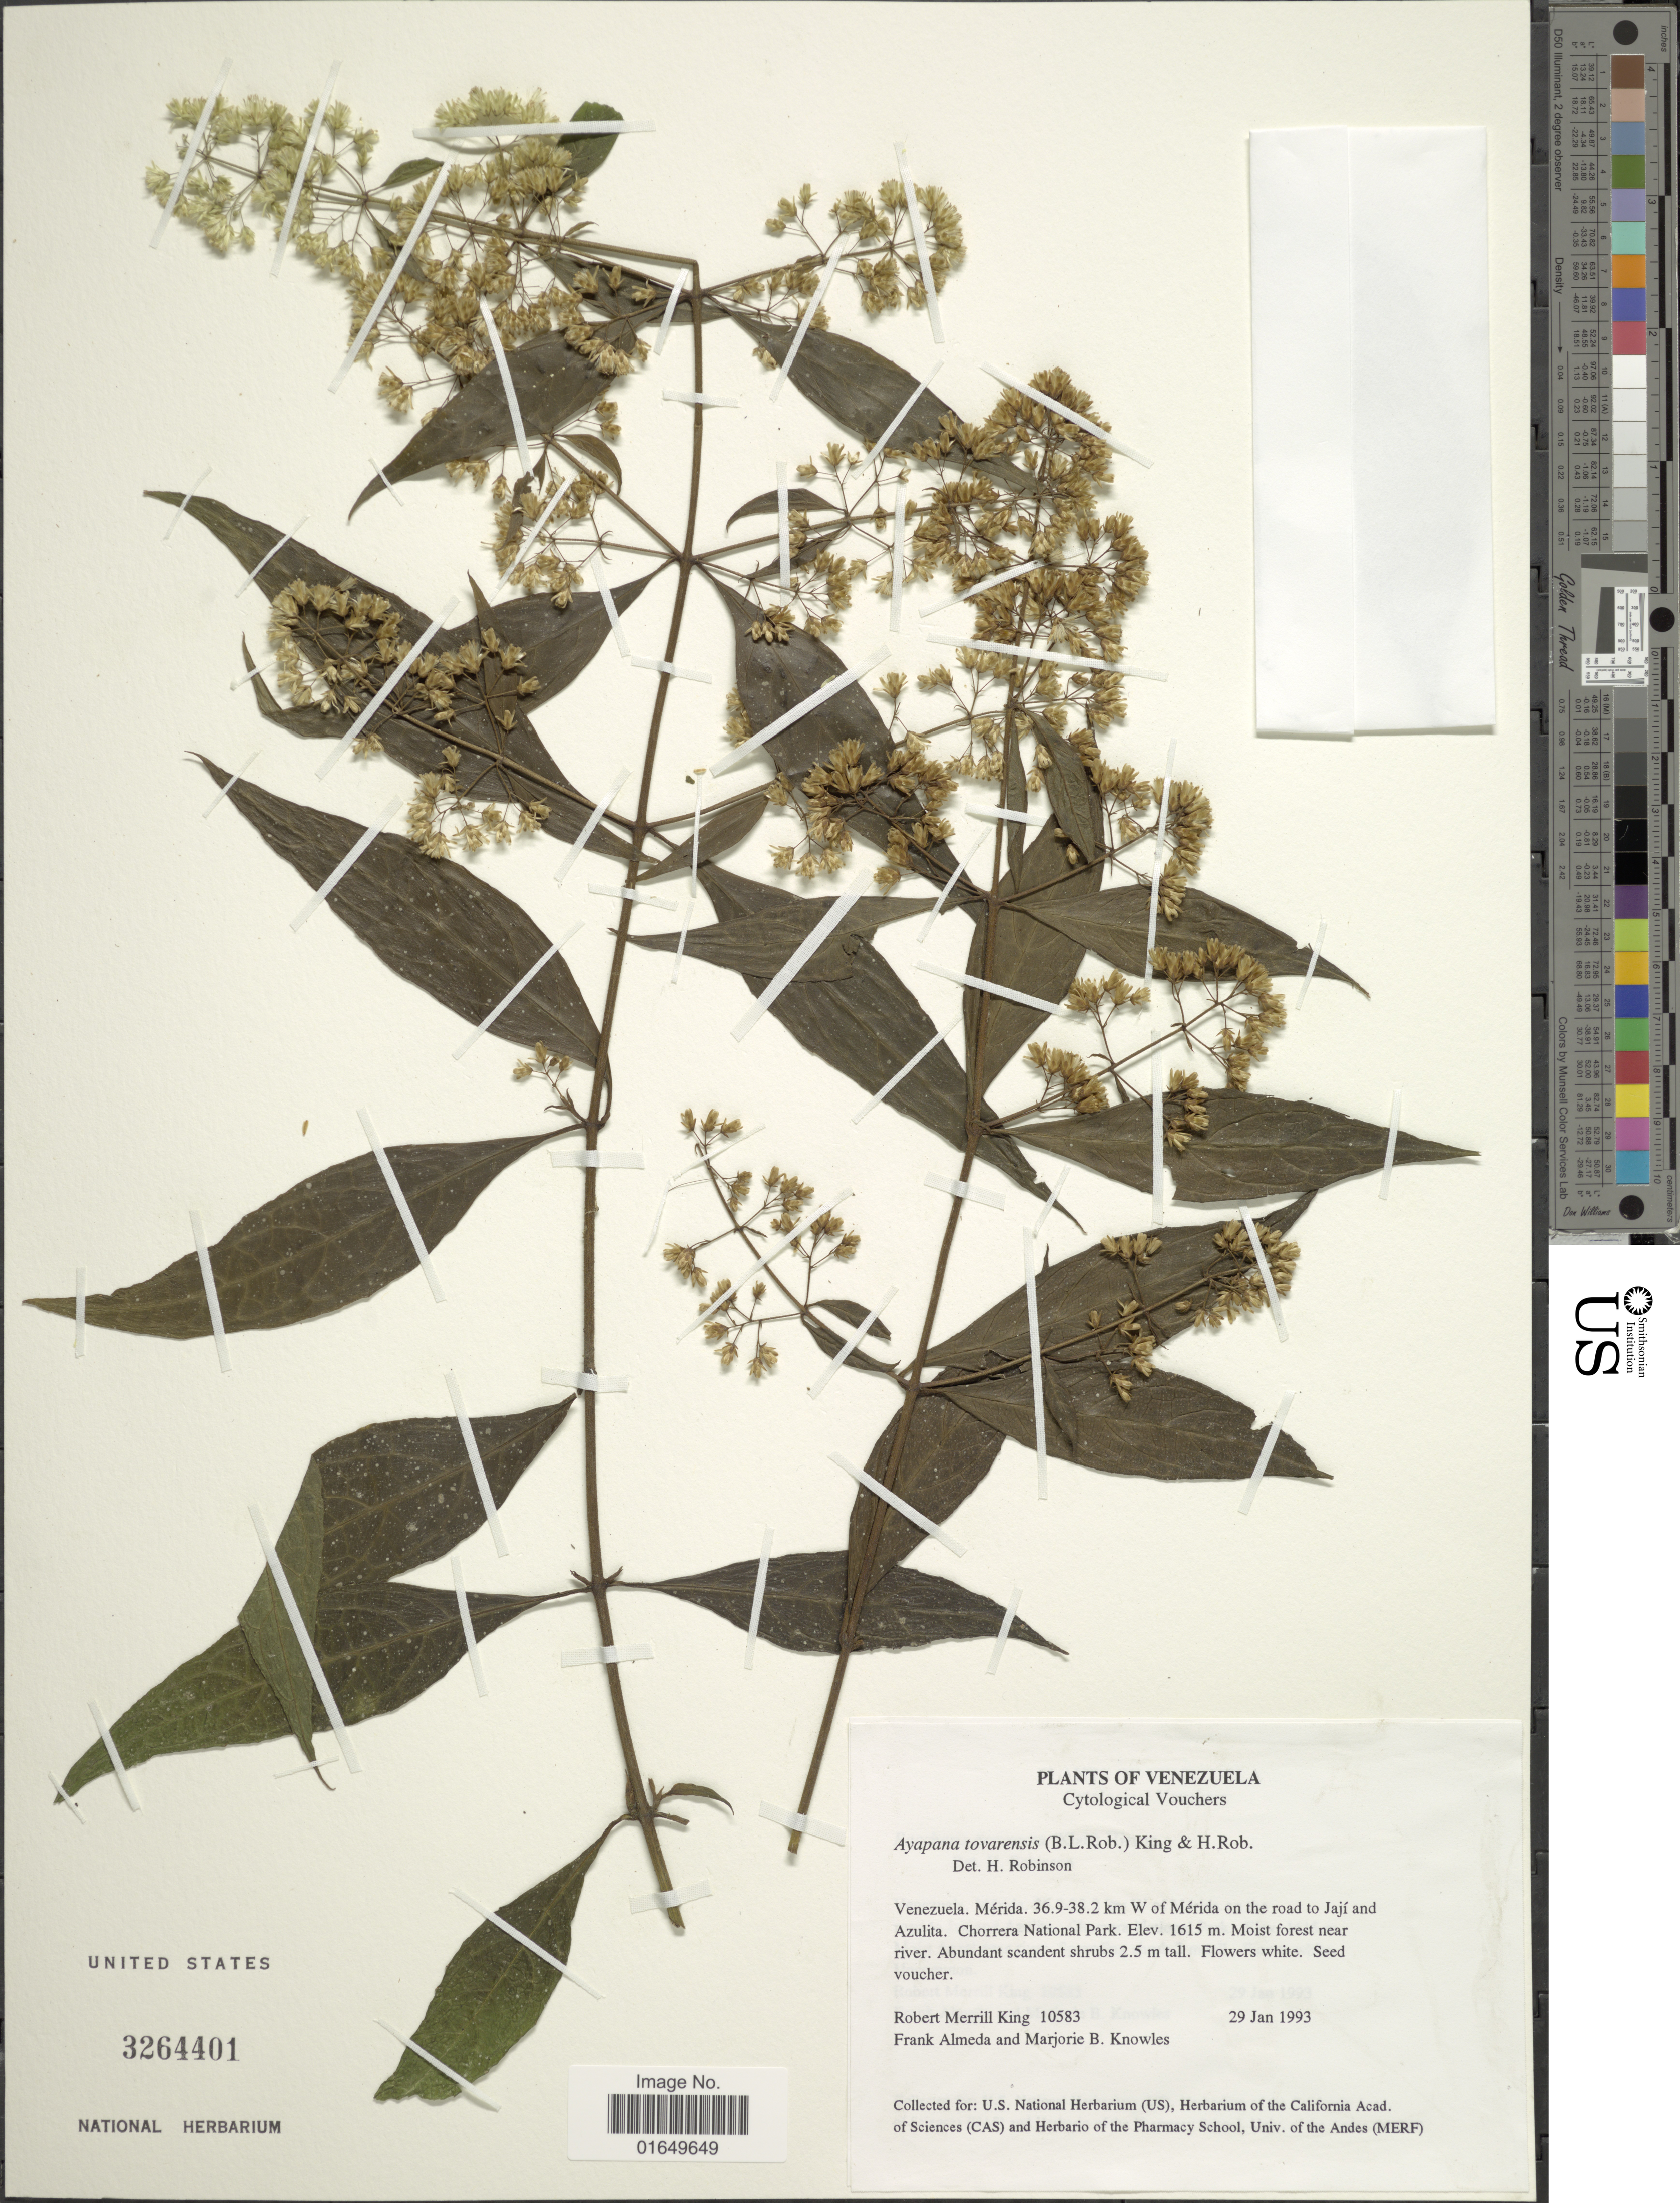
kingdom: Plantae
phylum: Tracheophyta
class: Magnoliopsida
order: Asterales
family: Asteraceae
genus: Ayapana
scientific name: Ayapana tovarensis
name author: (B.L. Rob.) R.M. King & H. Rob.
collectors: R. M. King, F. Almeda & M. B. Knowles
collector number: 10583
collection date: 1993-01-29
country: Venezuela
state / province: Mérida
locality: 36.9-38.2 km W of Mérida on the road to Jají and Azulita. Chorrera National Park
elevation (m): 1615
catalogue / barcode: US 3264401